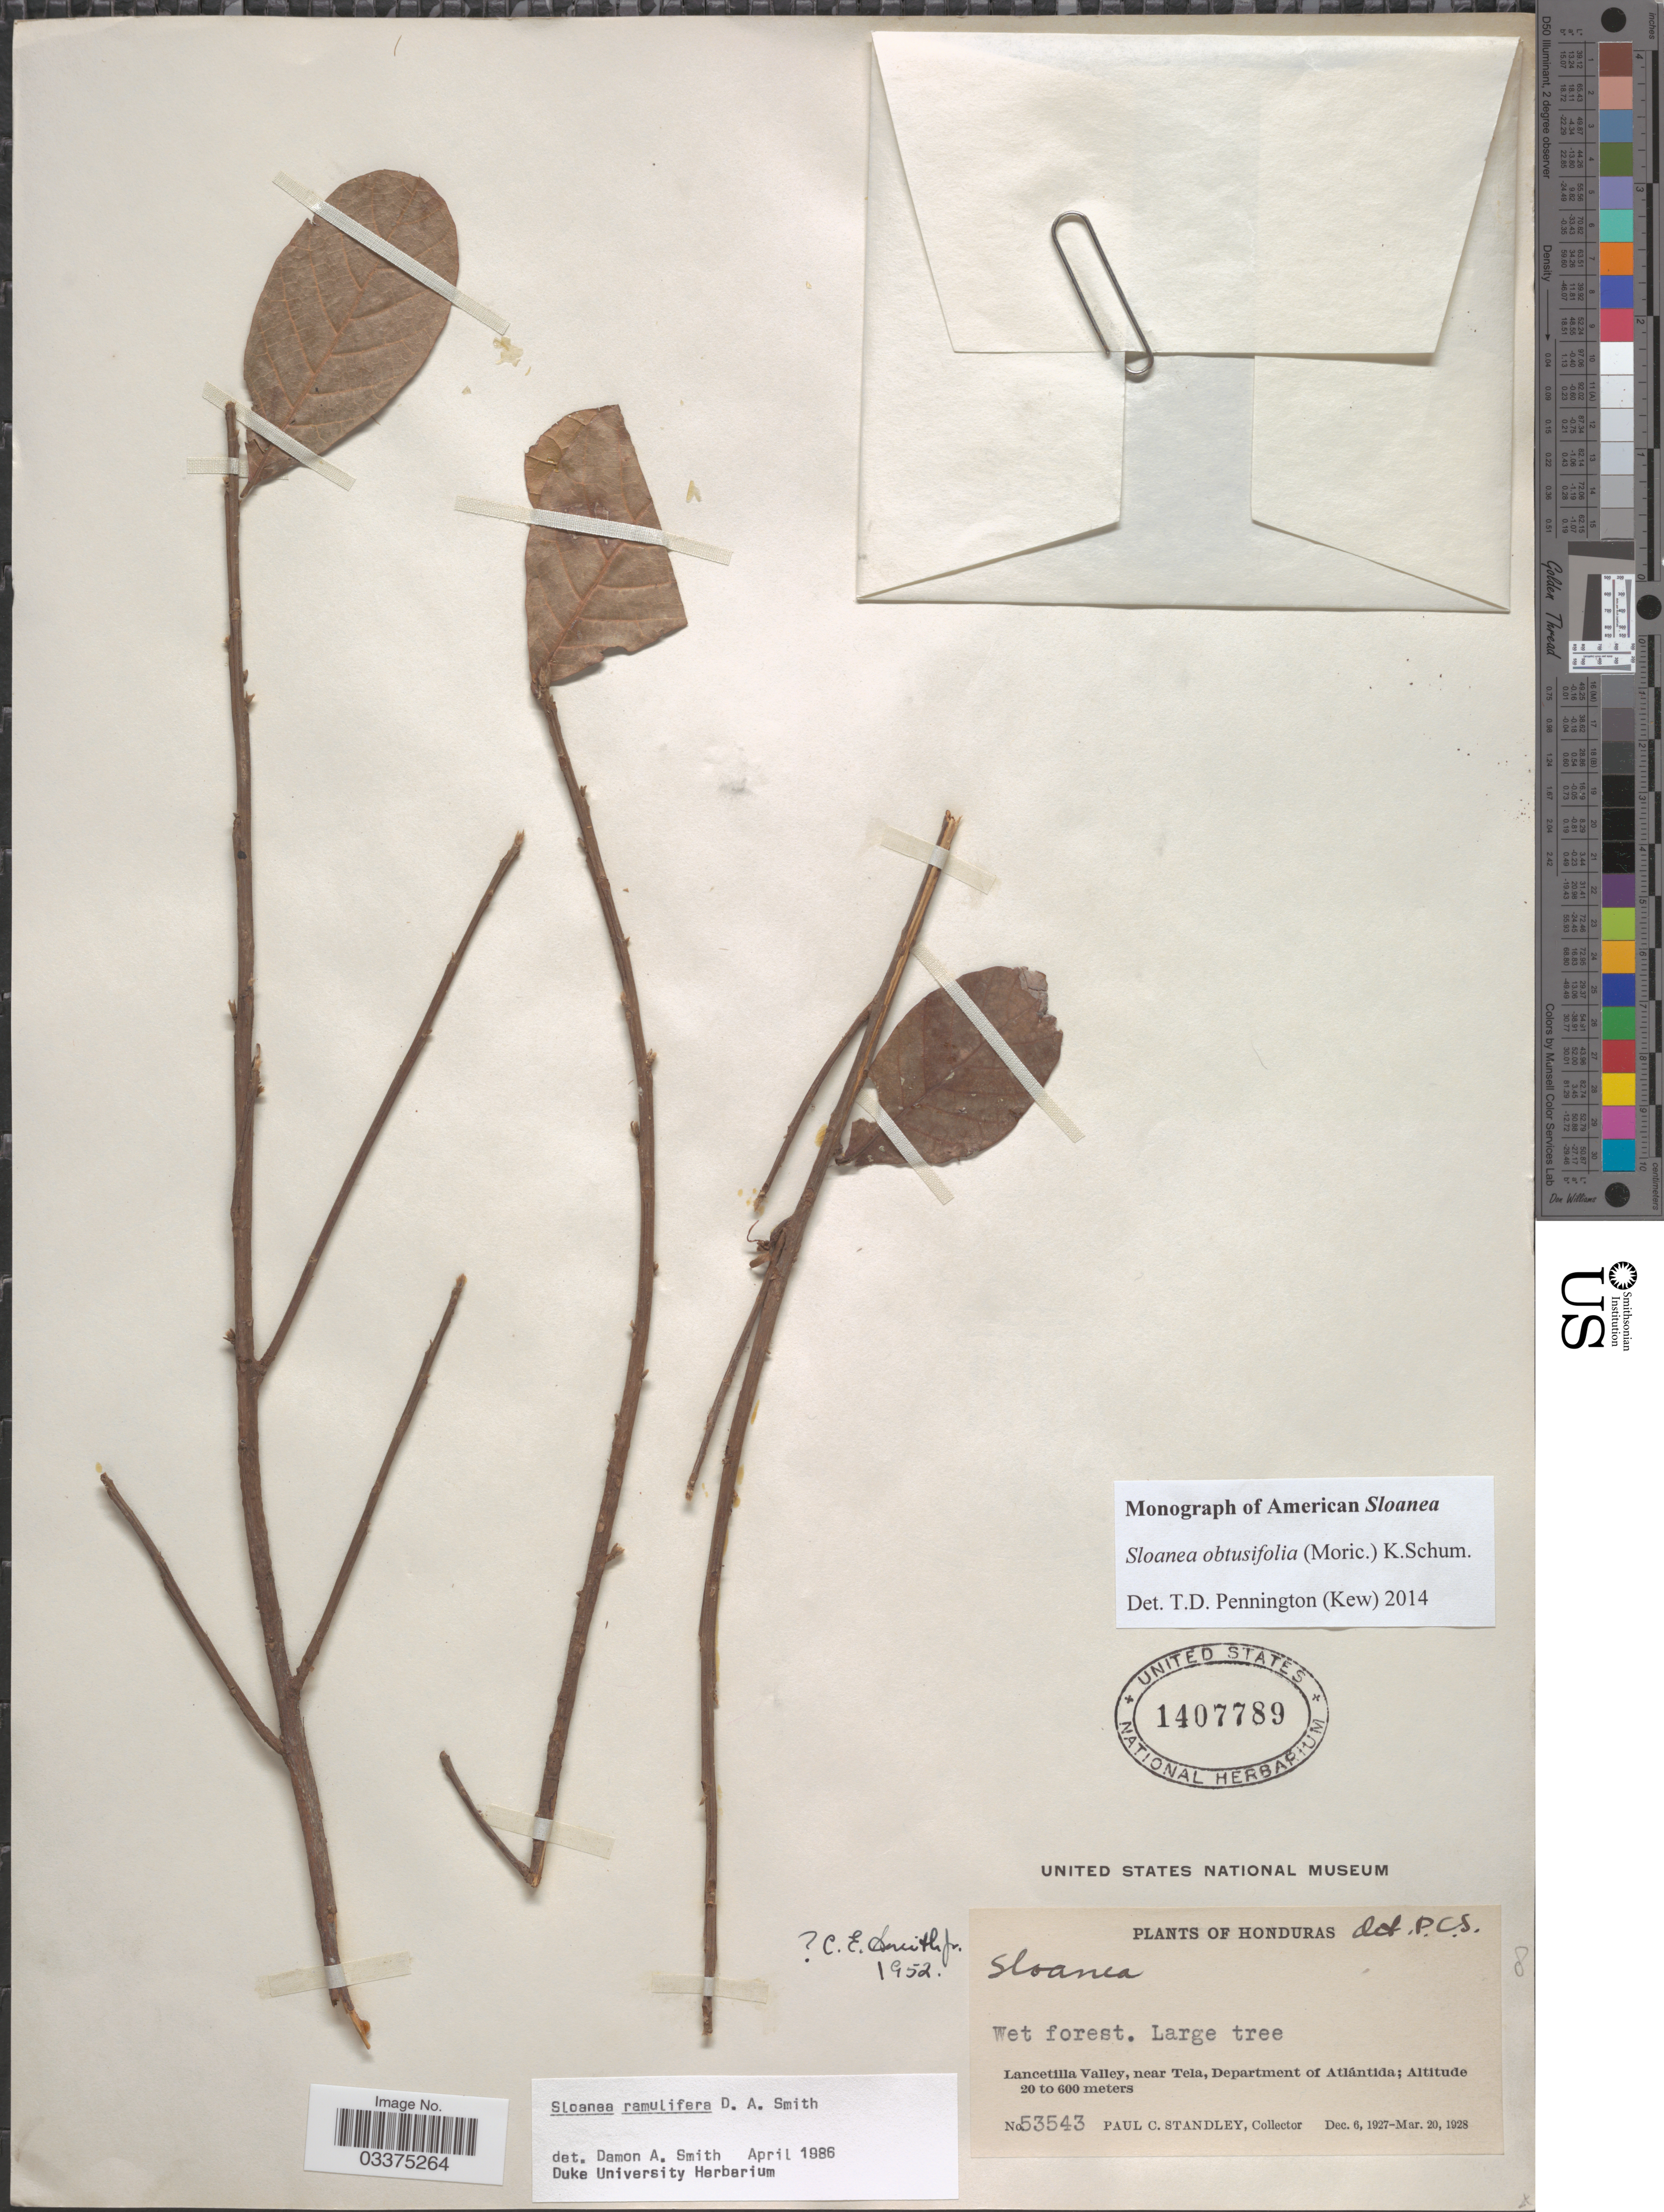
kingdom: Plantae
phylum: Tracheophyta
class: Magnoliopsida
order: Oxalidales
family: Elaeocarpaceae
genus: Sloanea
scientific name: Sloanea obtusifolia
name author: (Moric.) K. Schum.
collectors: P. C. Standley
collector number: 53543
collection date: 1927-12-06/1928-03-20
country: Honduras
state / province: Atlántida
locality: Lancetilla Valley, near Tela, Department of Atlántida.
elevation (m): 20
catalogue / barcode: US 1407789